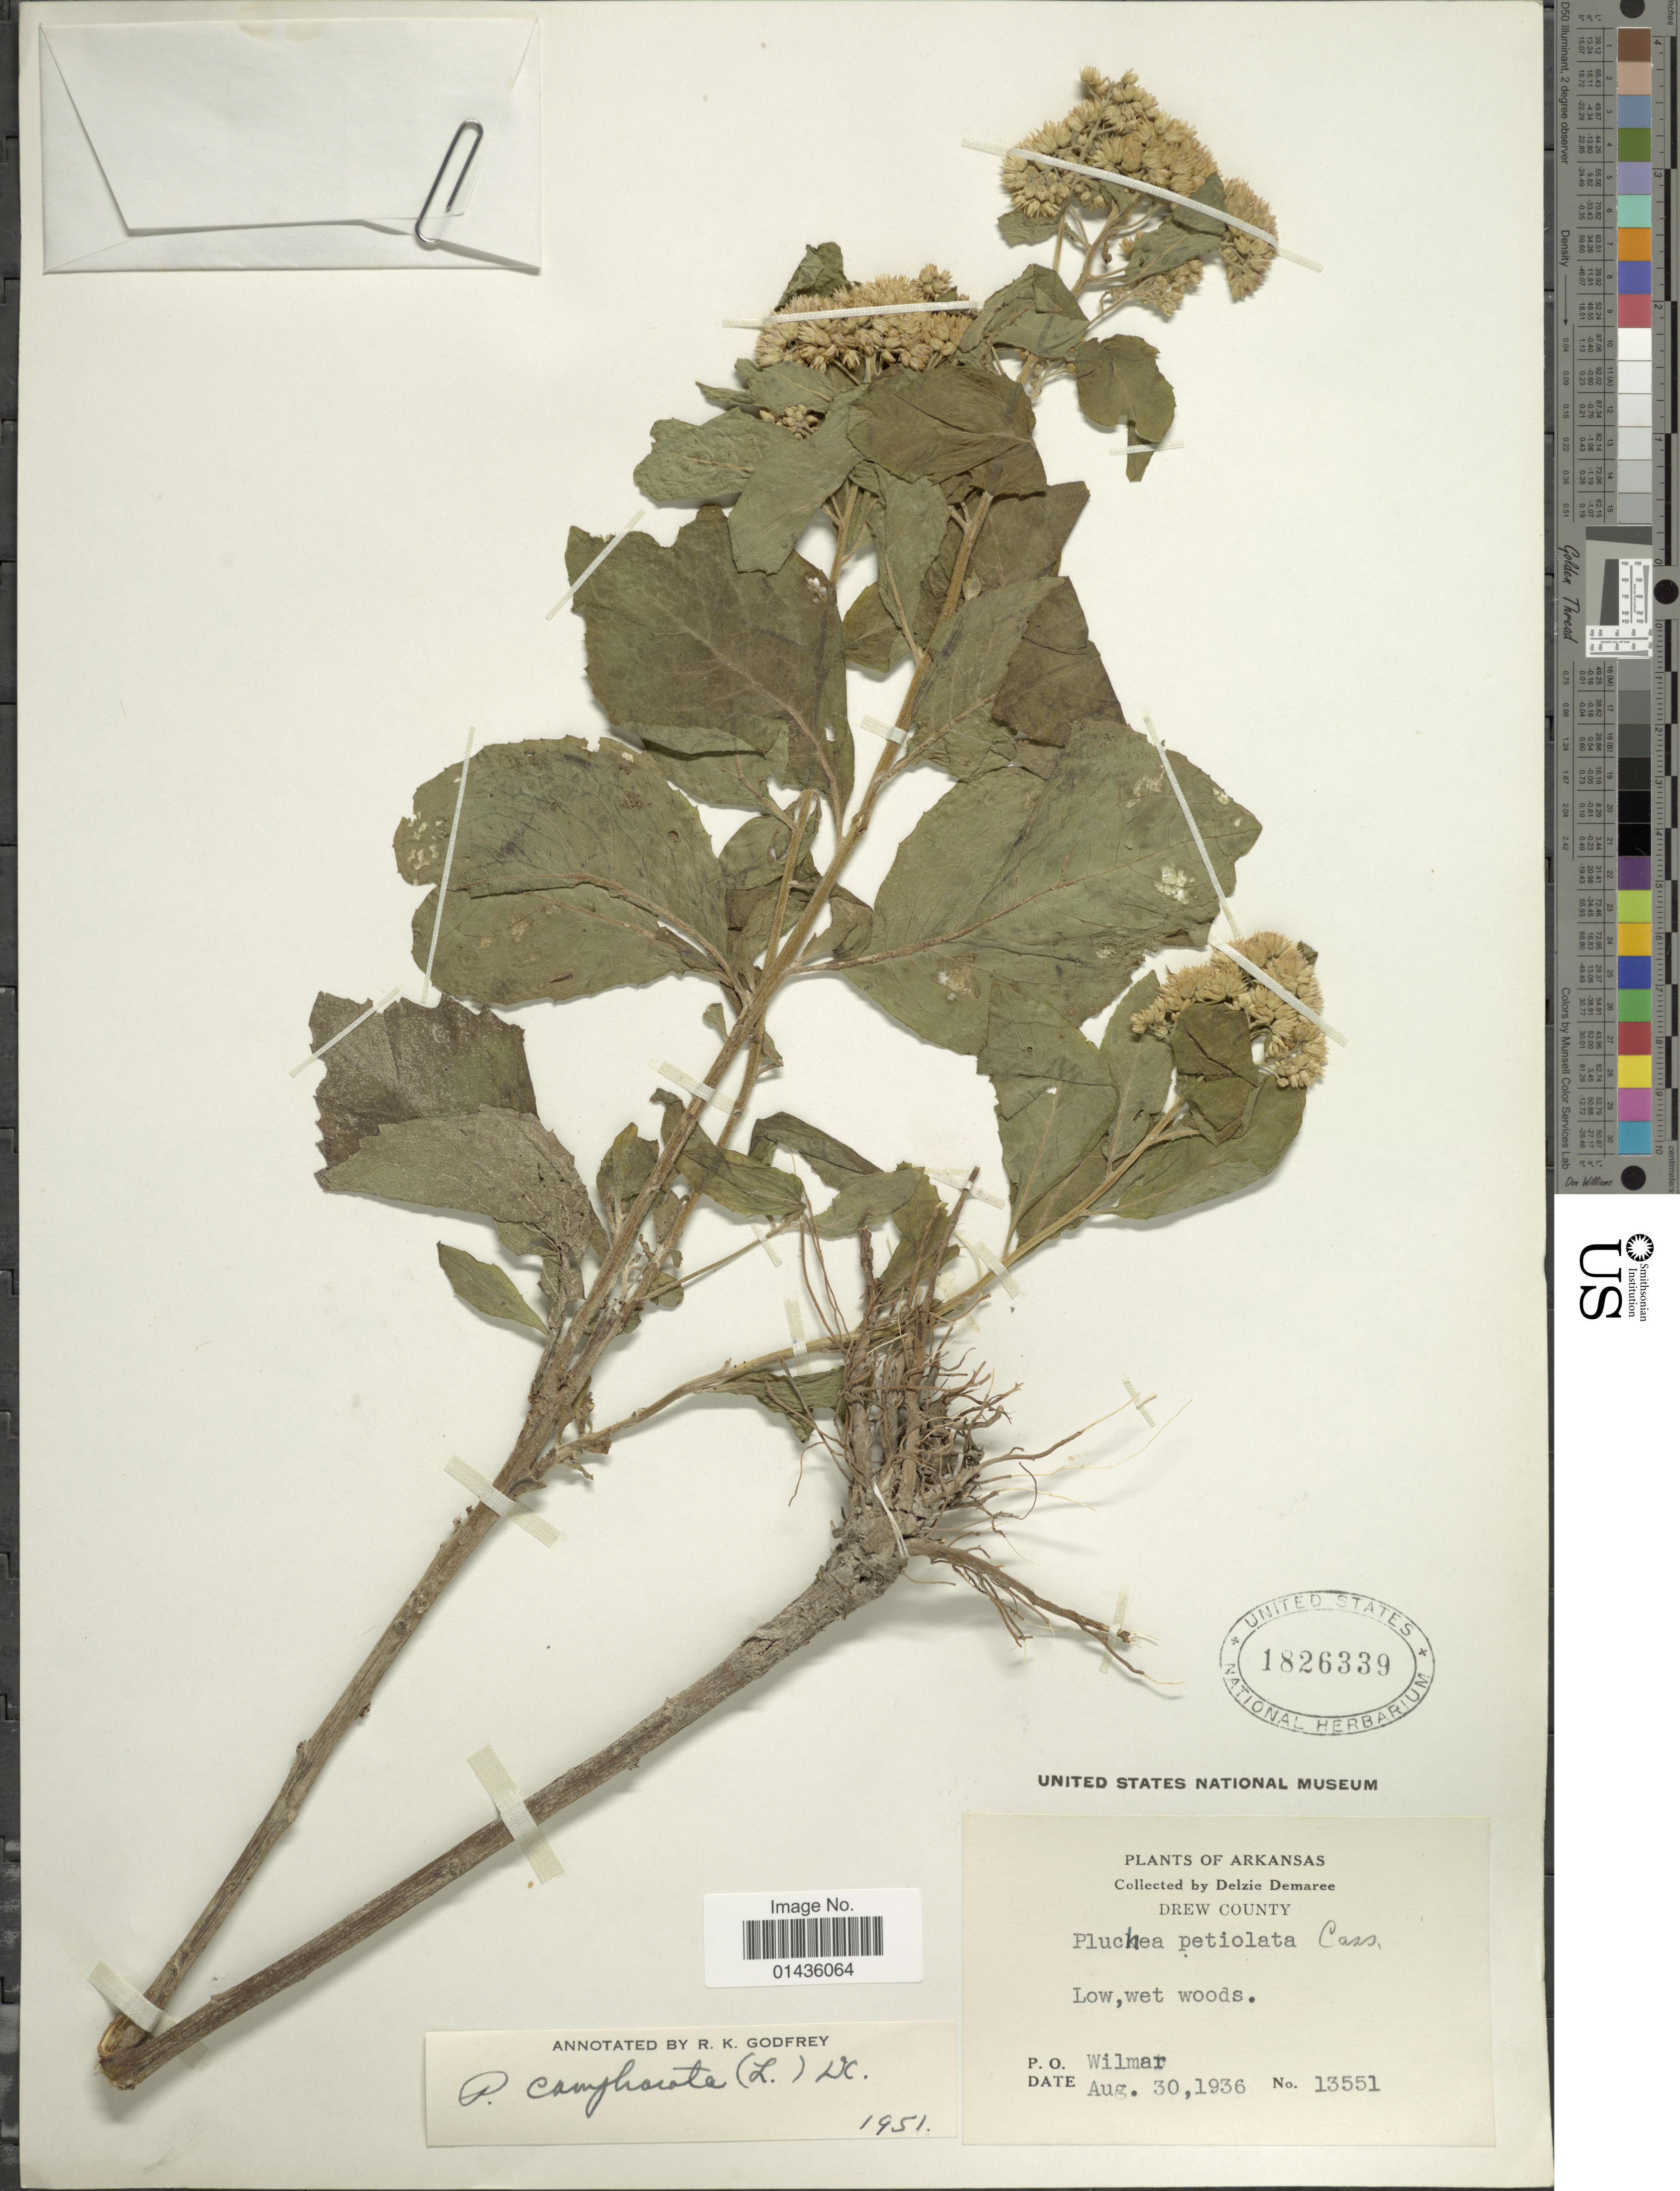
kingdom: Plantae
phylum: Tracheophyta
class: Magnoliopsida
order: Asterales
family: Asteraceae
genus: Pluchea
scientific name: Pluchea camphorata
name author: (L.) DC.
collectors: D. Demaree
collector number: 13551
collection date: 1936-08-30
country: United States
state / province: Arkansas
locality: Drew County, P. O. Wilmar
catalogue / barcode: US 1826339